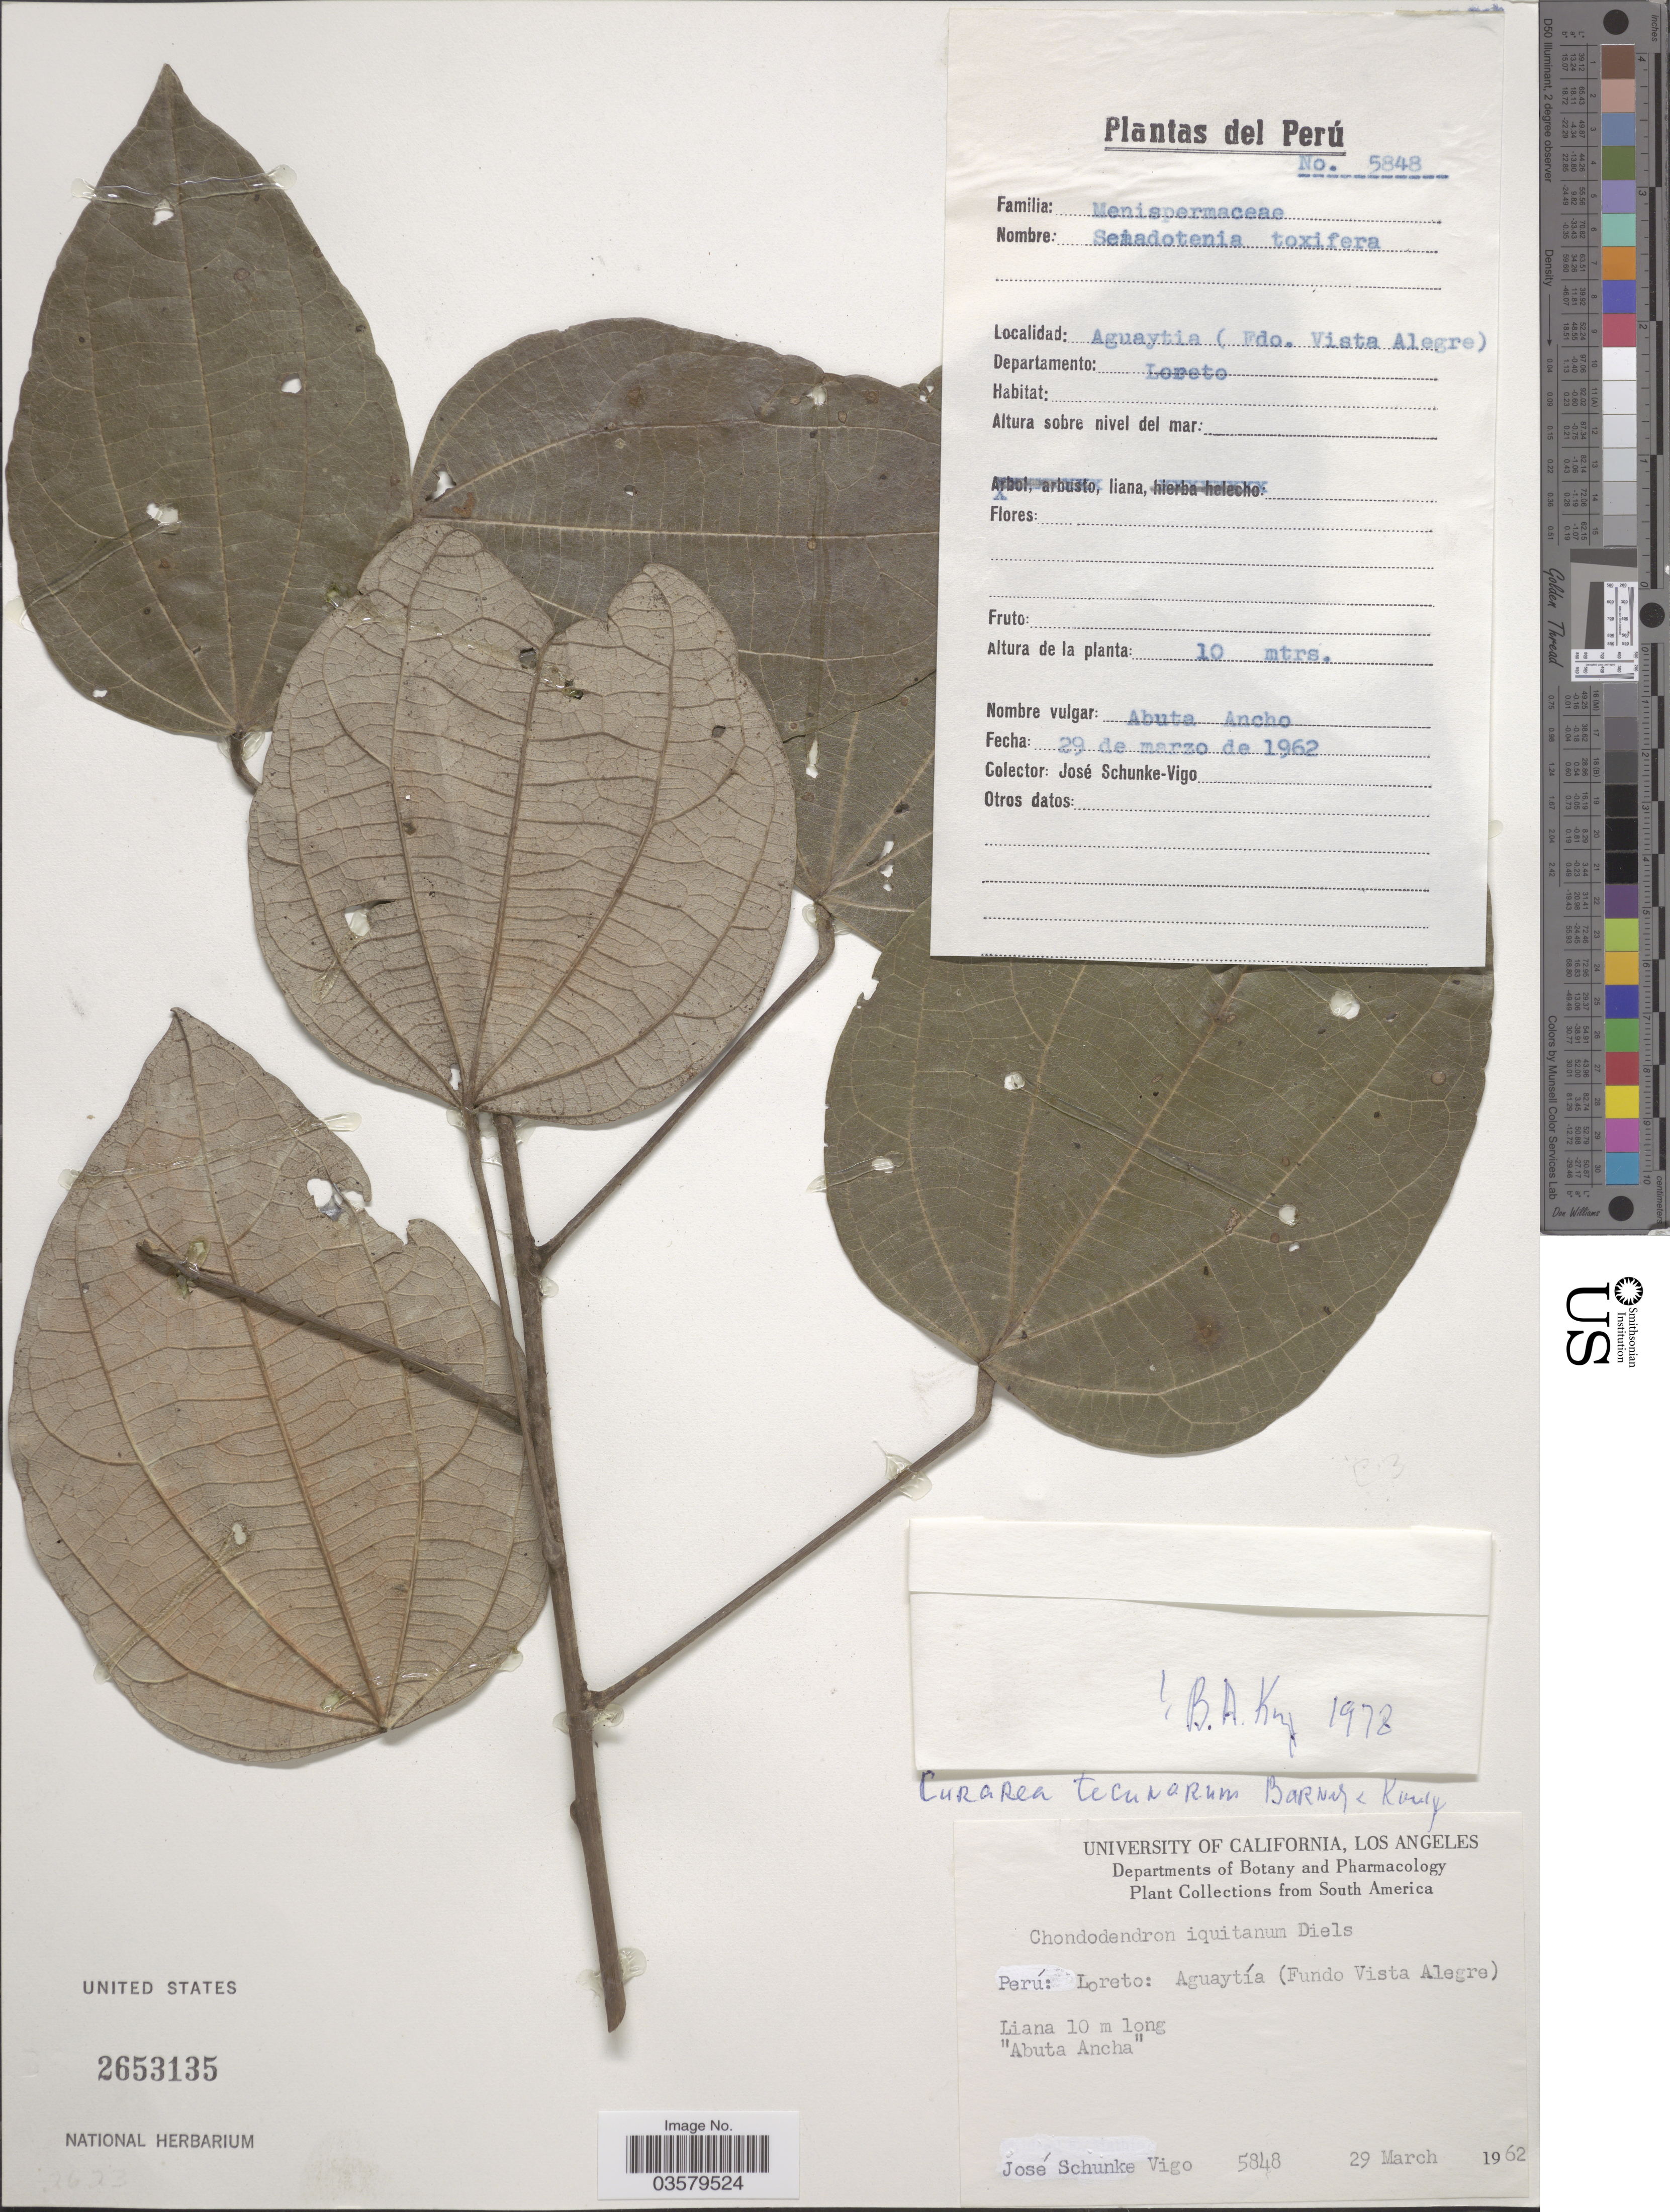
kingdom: Plantae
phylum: Tracheophyta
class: Magnoliopsida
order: Ranunculales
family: Menispermaceae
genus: Curarea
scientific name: Curarea tecunarum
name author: Barneby & Krukoff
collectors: J. Schunke Vigo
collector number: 5848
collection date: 1962-03-29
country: Peru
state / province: Loreto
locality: Aguaytía (Fundo Vista Alegre). Departamento: Loreto.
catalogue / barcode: US 2653135